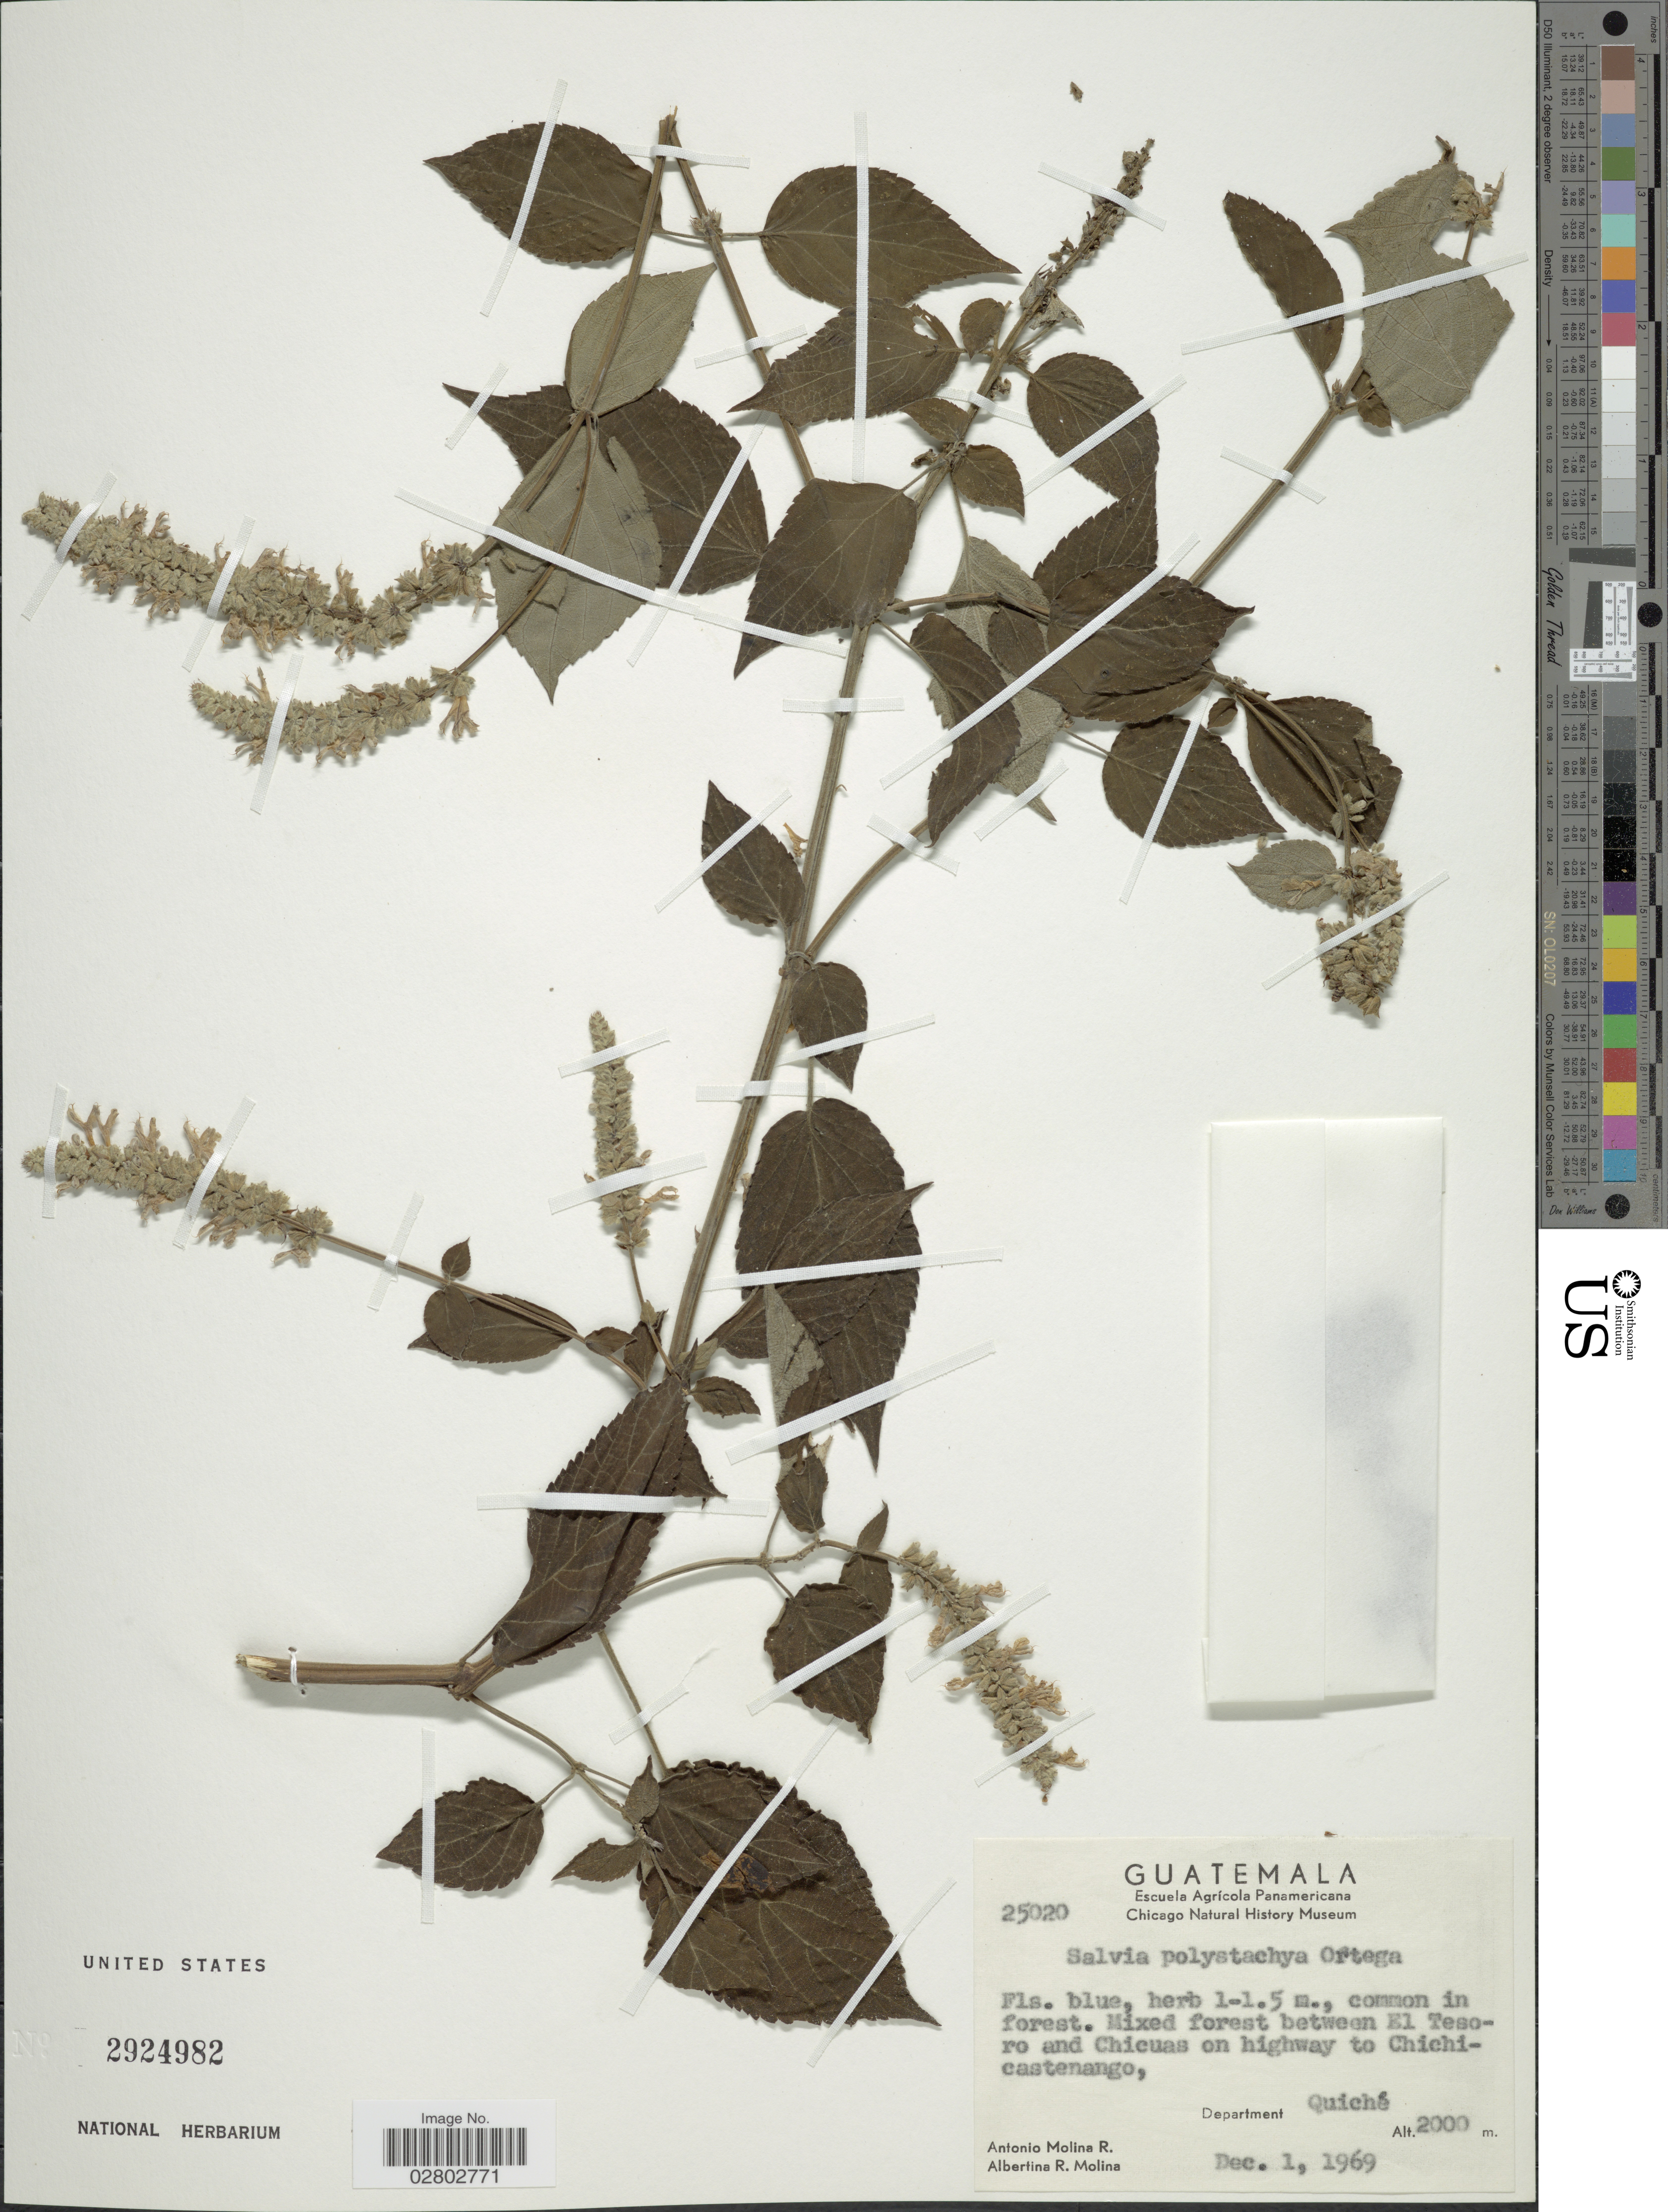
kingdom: Plantae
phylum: Tracheophyta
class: Magnoliopsida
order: Lamiales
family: Lamiaceae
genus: Salvia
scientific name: Salvia polystachya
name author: Cav.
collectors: A. Molina R. & A. R. Molina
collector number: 25020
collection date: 1969-12-01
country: Guatemala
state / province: El Quiché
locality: Mixed forest between El Tesoro and Chicuas on highway to Chichicastenango, Department Quiché.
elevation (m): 2000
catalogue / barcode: US 2924982